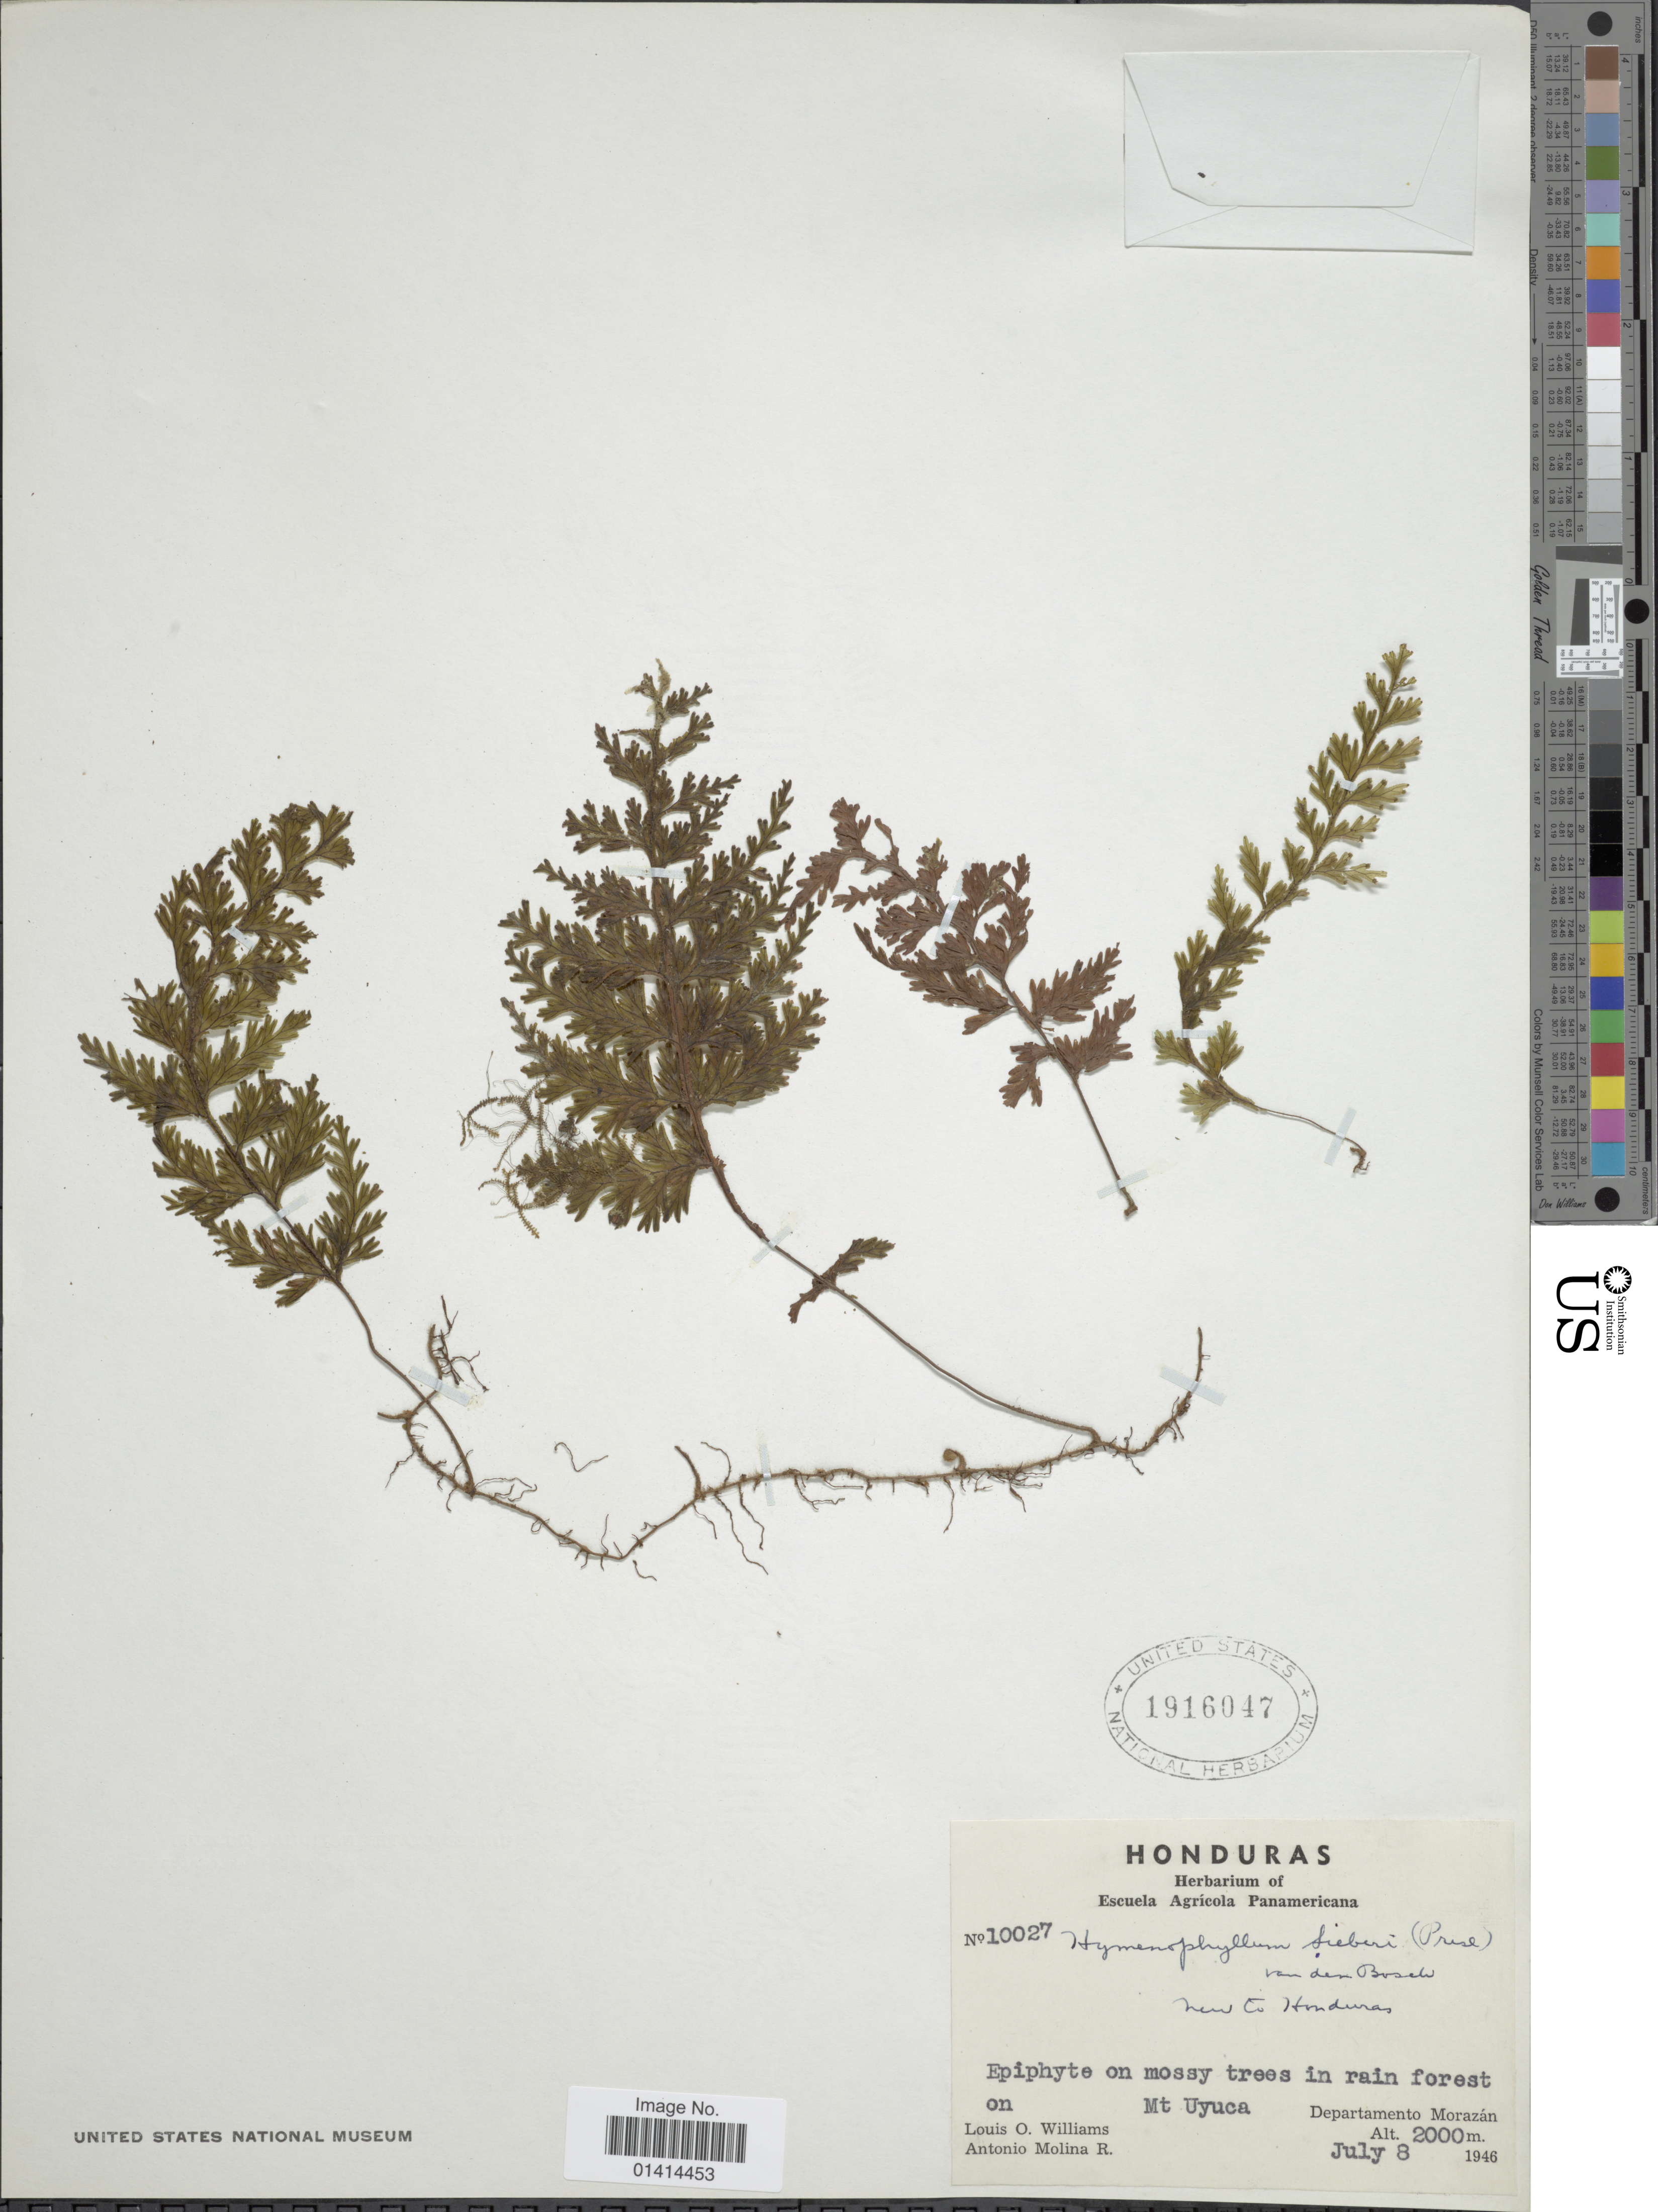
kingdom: Plantae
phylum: Tracheophyta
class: Polypodiopsida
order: Hymenophyllales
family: Hymenophyllaceae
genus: Hymenophyllum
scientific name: Hymenophyllum sieberi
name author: (C. Presl) Bosch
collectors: L. O. Williams & A. Molina R.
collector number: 10027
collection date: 1946-07-08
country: Honduras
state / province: Fco. Morazán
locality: In rain forest on Mt Uyuca Departamento Morazán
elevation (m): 2000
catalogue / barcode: US 1916047